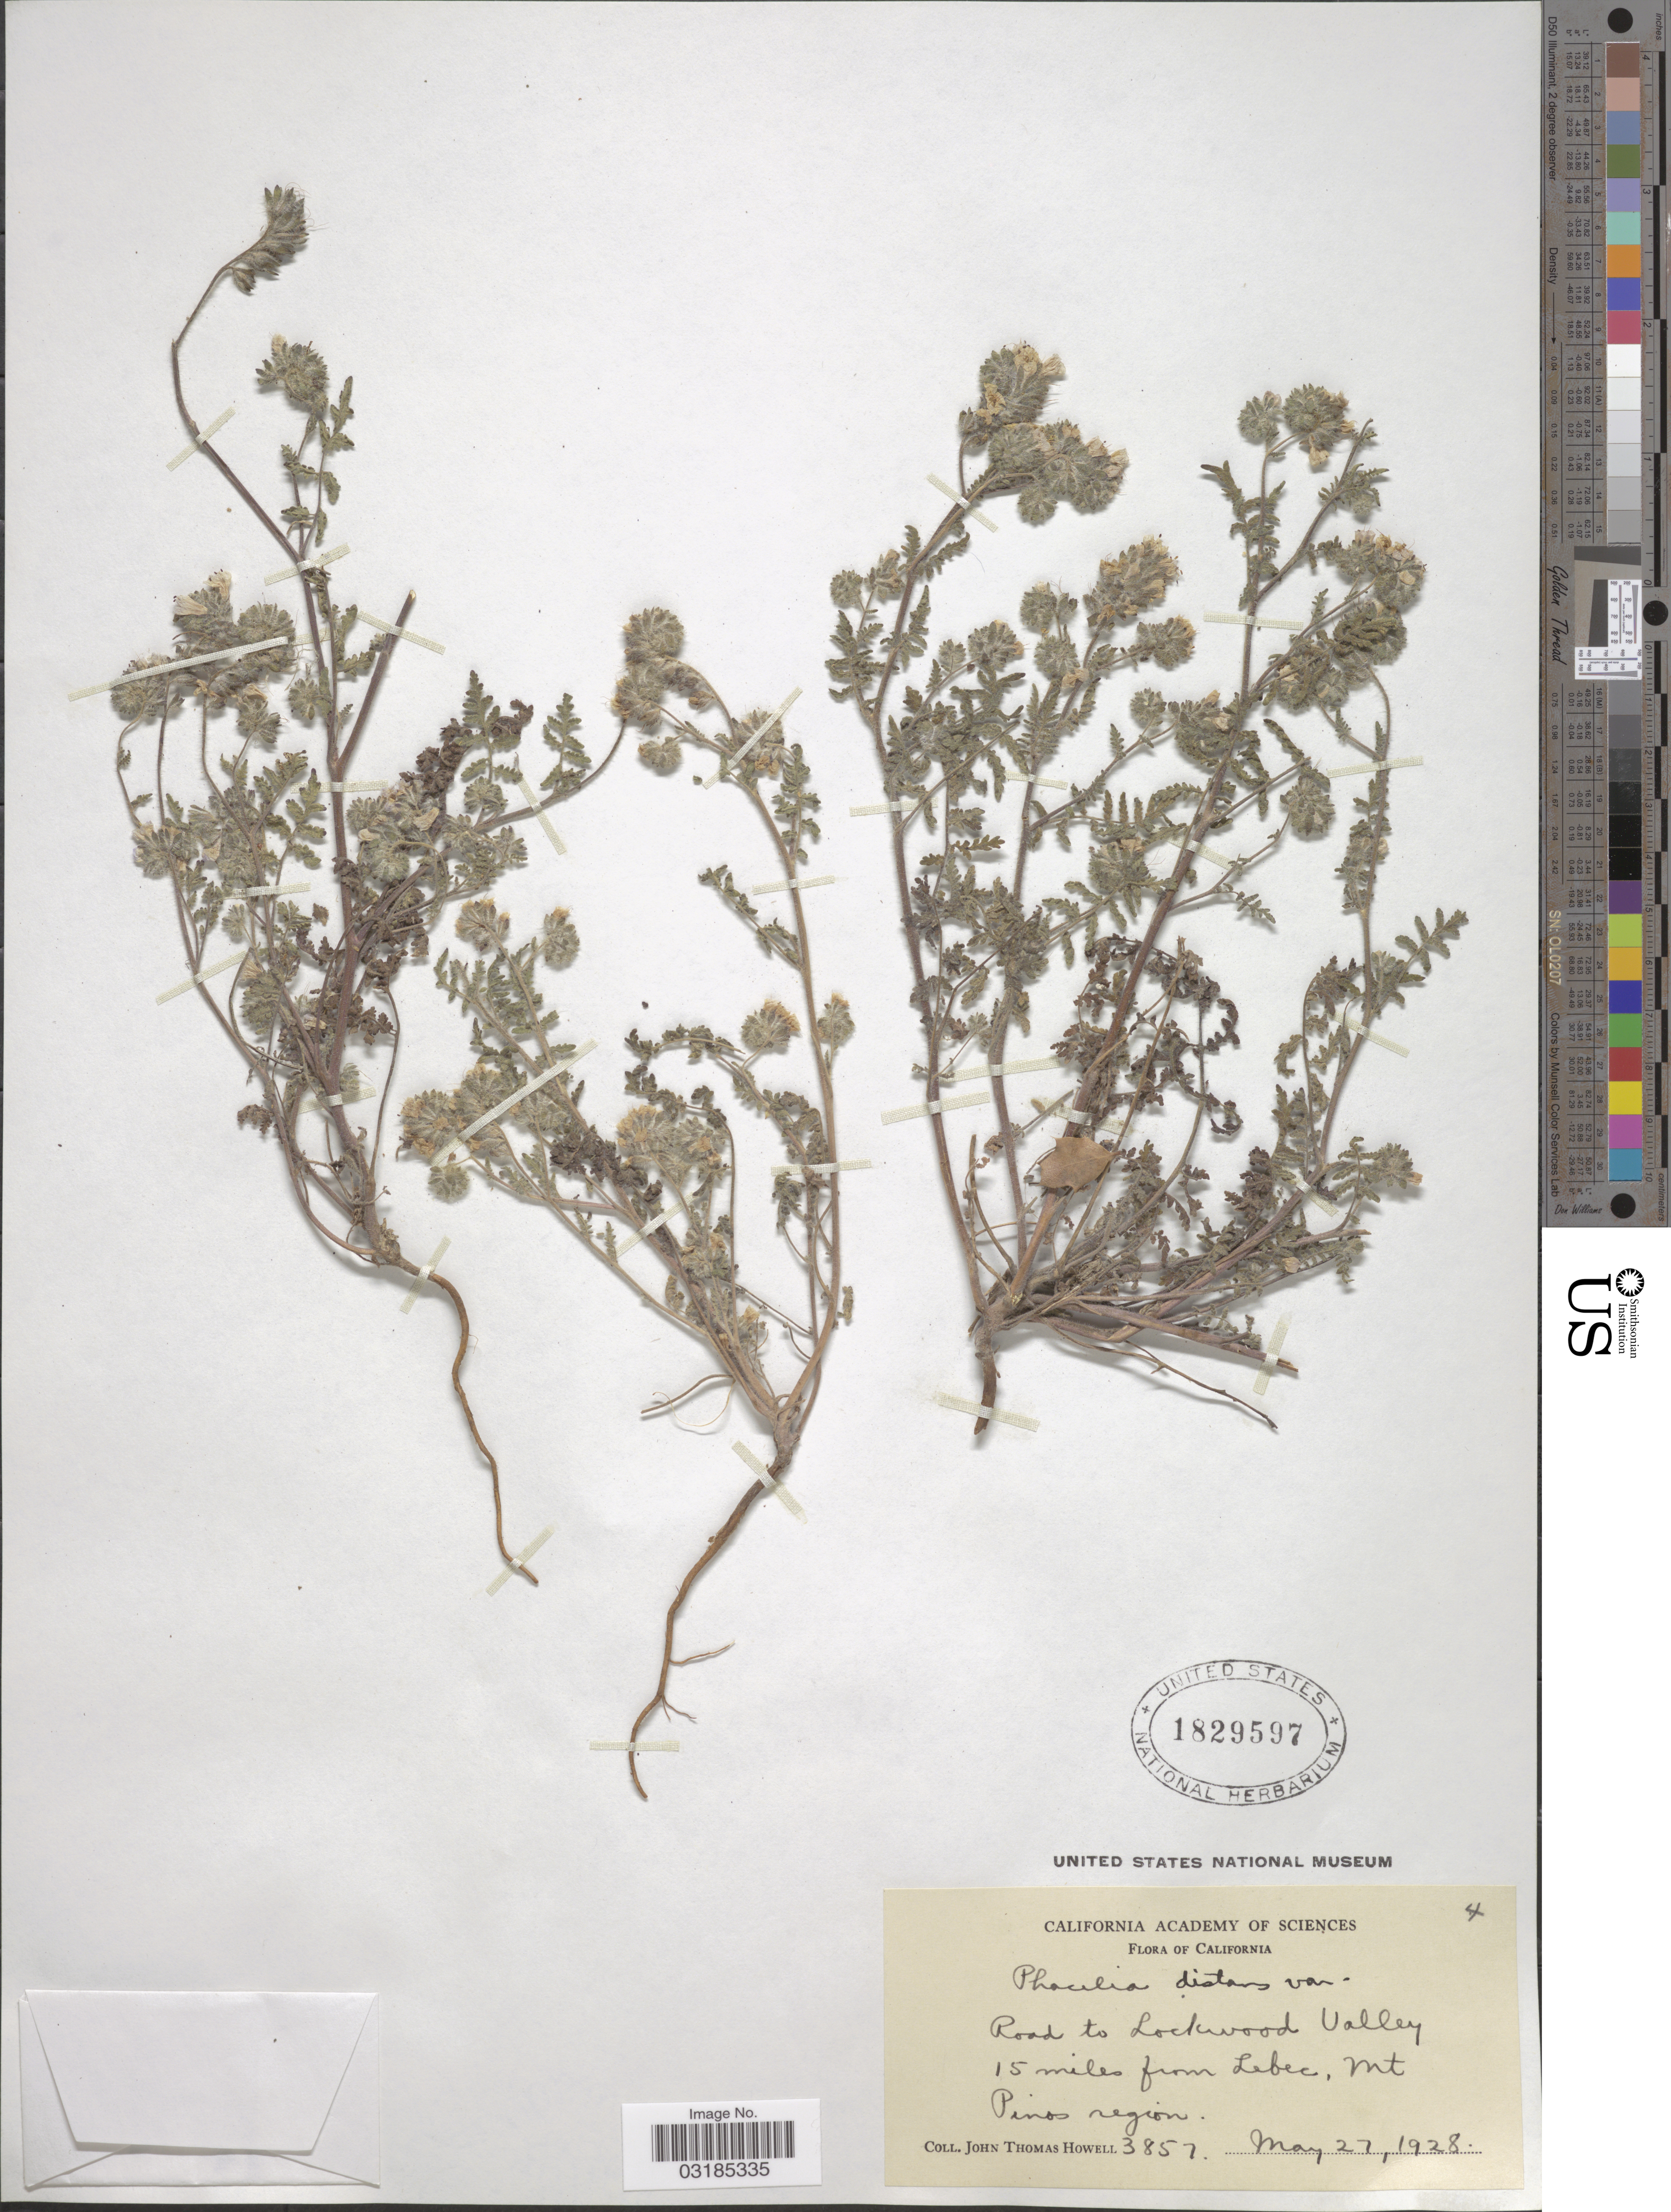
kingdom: Plantae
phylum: Tracheophyta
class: Magnoliopsida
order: Boraginales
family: Hydrophyllaceae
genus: Phacelia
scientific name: Phacelia distans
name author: Benth.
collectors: J. T. Howell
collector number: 3857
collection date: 1928-05-27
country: United States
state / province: California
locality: Road to Lockwood Valley. 15 miles from Lebec, Mt Pinos region.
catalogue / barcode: US 1829597